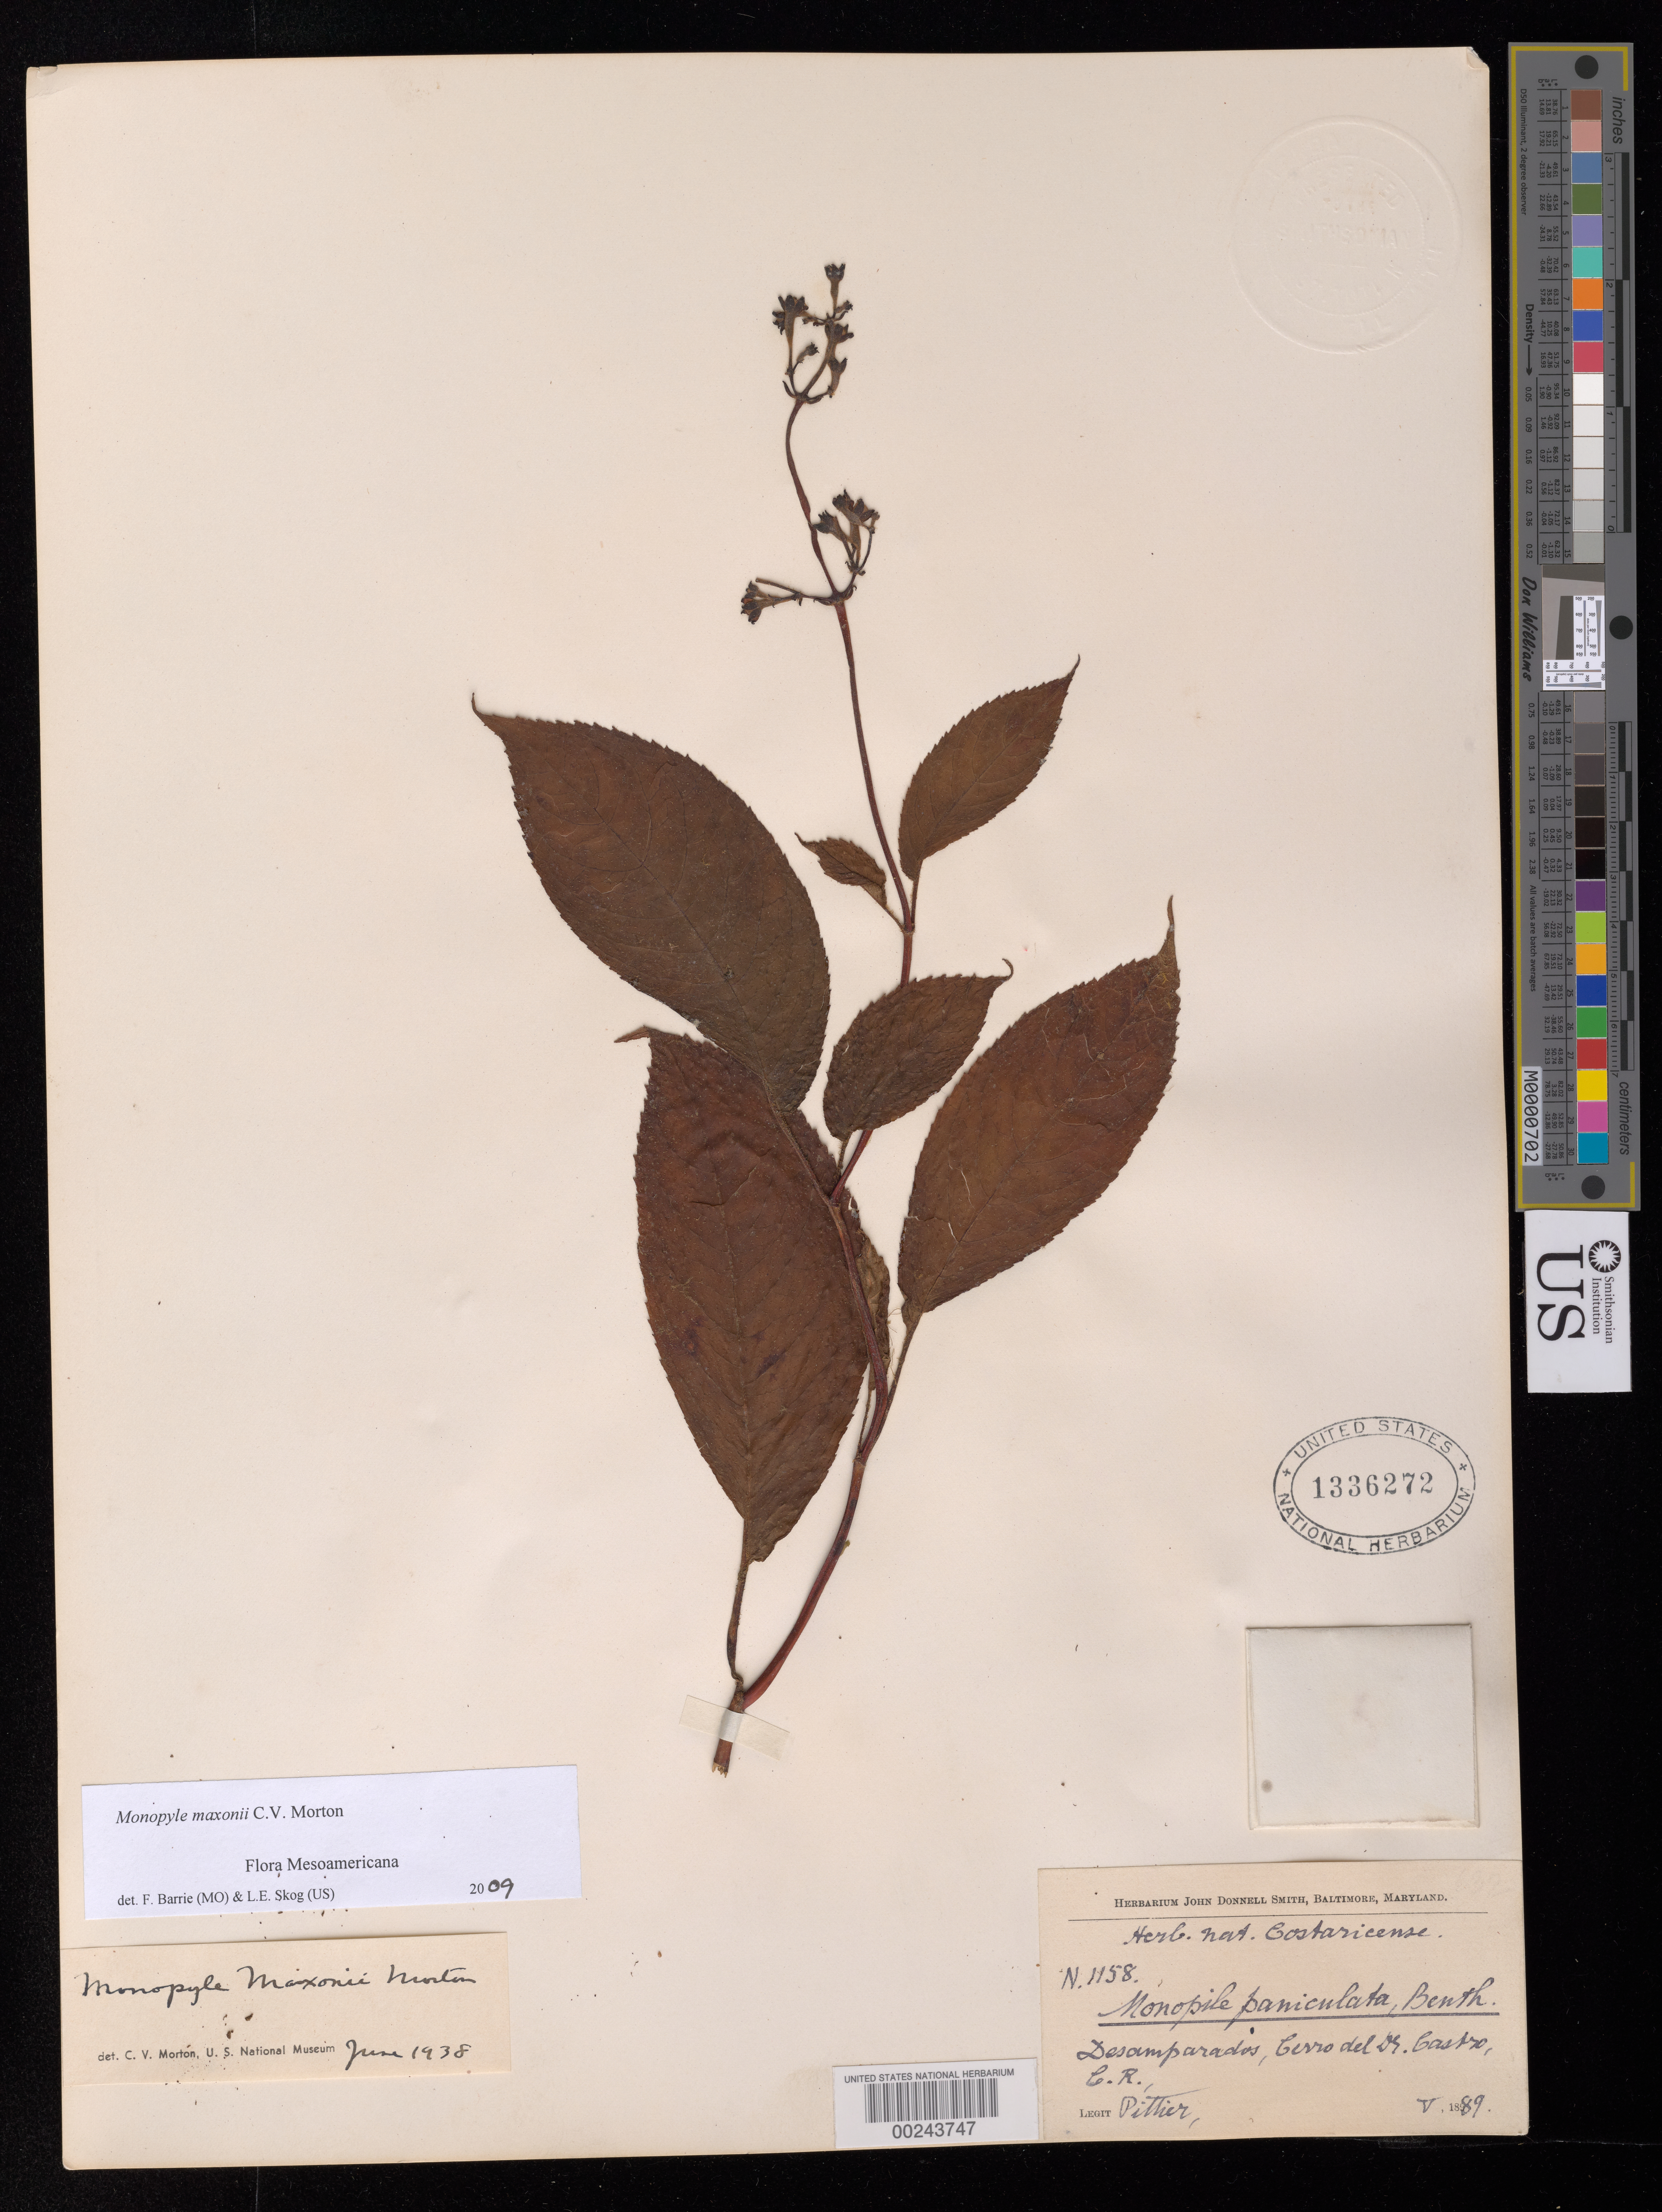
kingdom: Plantae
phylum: Tracheophyta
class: Magnoliopsida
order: Lamiales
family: Gesneriaceae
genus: Monopyle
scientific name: Monopyle maxonii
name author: C.V. Morton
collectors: H. F. Pittier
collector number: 1158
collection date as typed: May 1889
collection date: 1889-05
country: Costa Rica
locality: Descamparados, Cerro del Dr Castro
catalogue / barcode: US 1336272